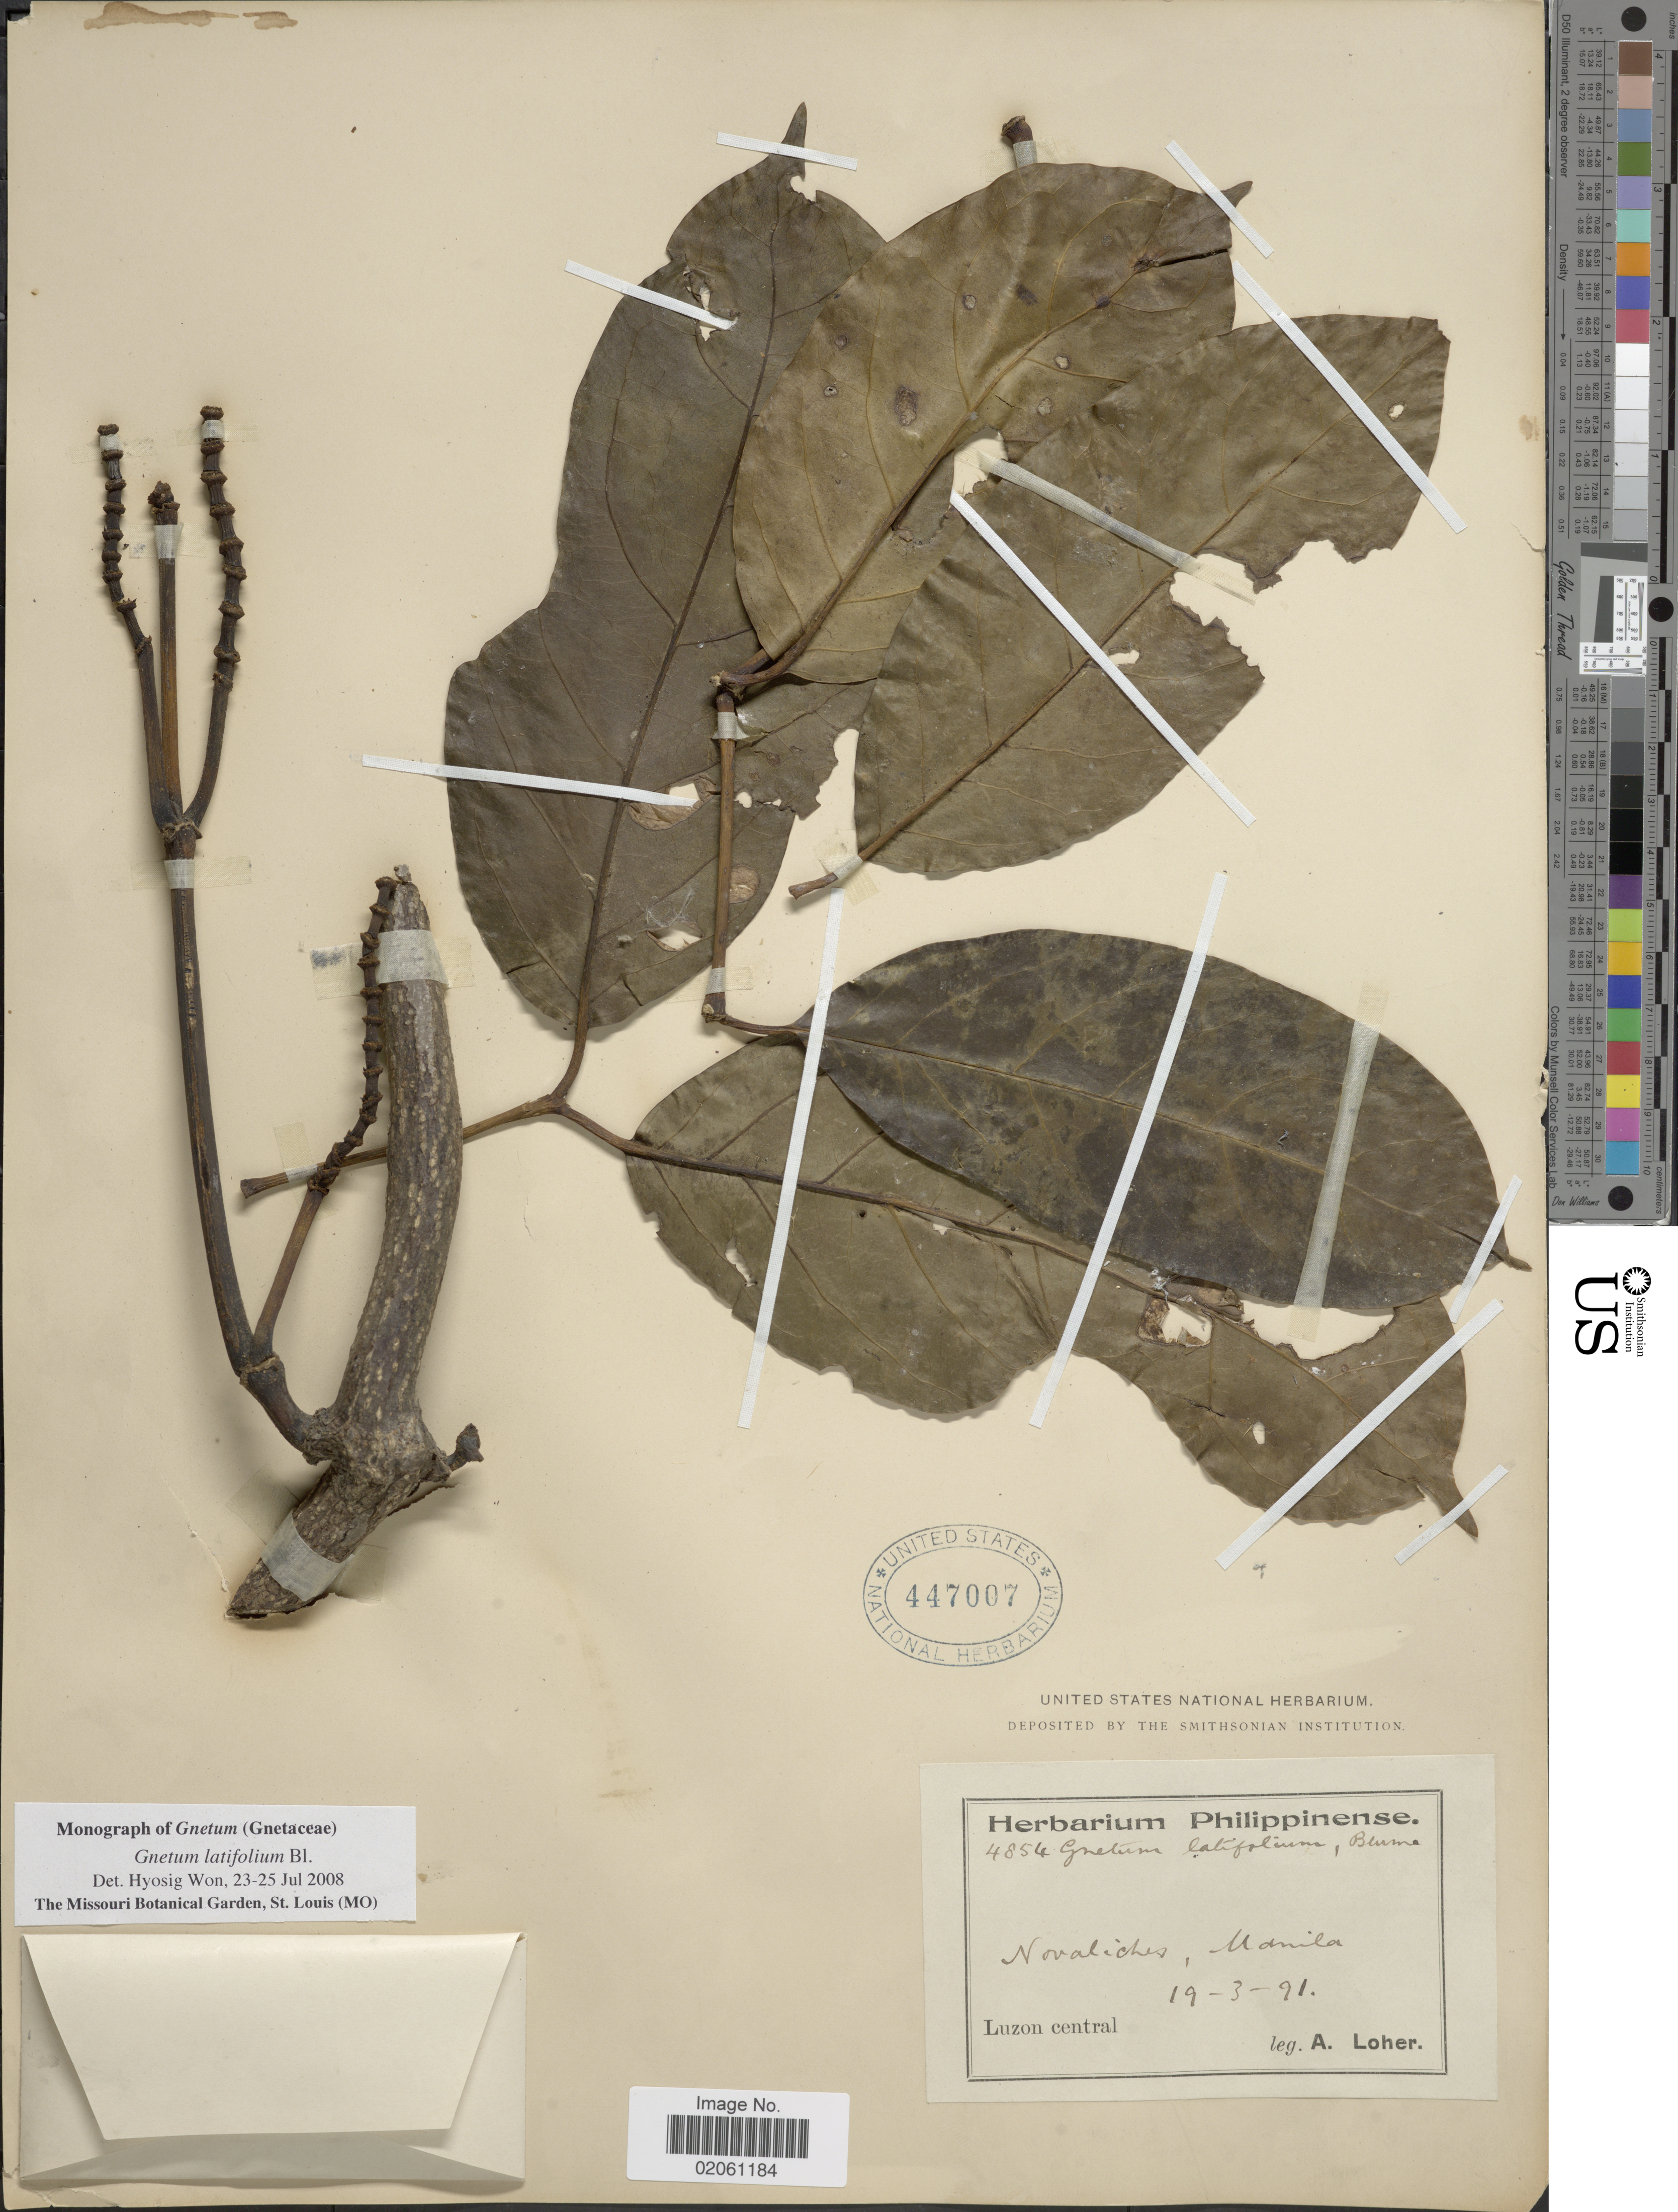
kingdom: Plantae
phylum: Tracheophyta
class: Gnetopsida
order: Gnetales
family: Gnetaceae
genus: Gnetum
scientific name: Gnetum indicum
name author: (Lour.) Merr.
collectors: A. Loher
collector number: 4854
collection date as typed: Transcribed d/m/y: 19/3/91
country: Philippines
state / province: Central Luzon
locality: Novaliches, Manila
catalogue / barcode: US 447007